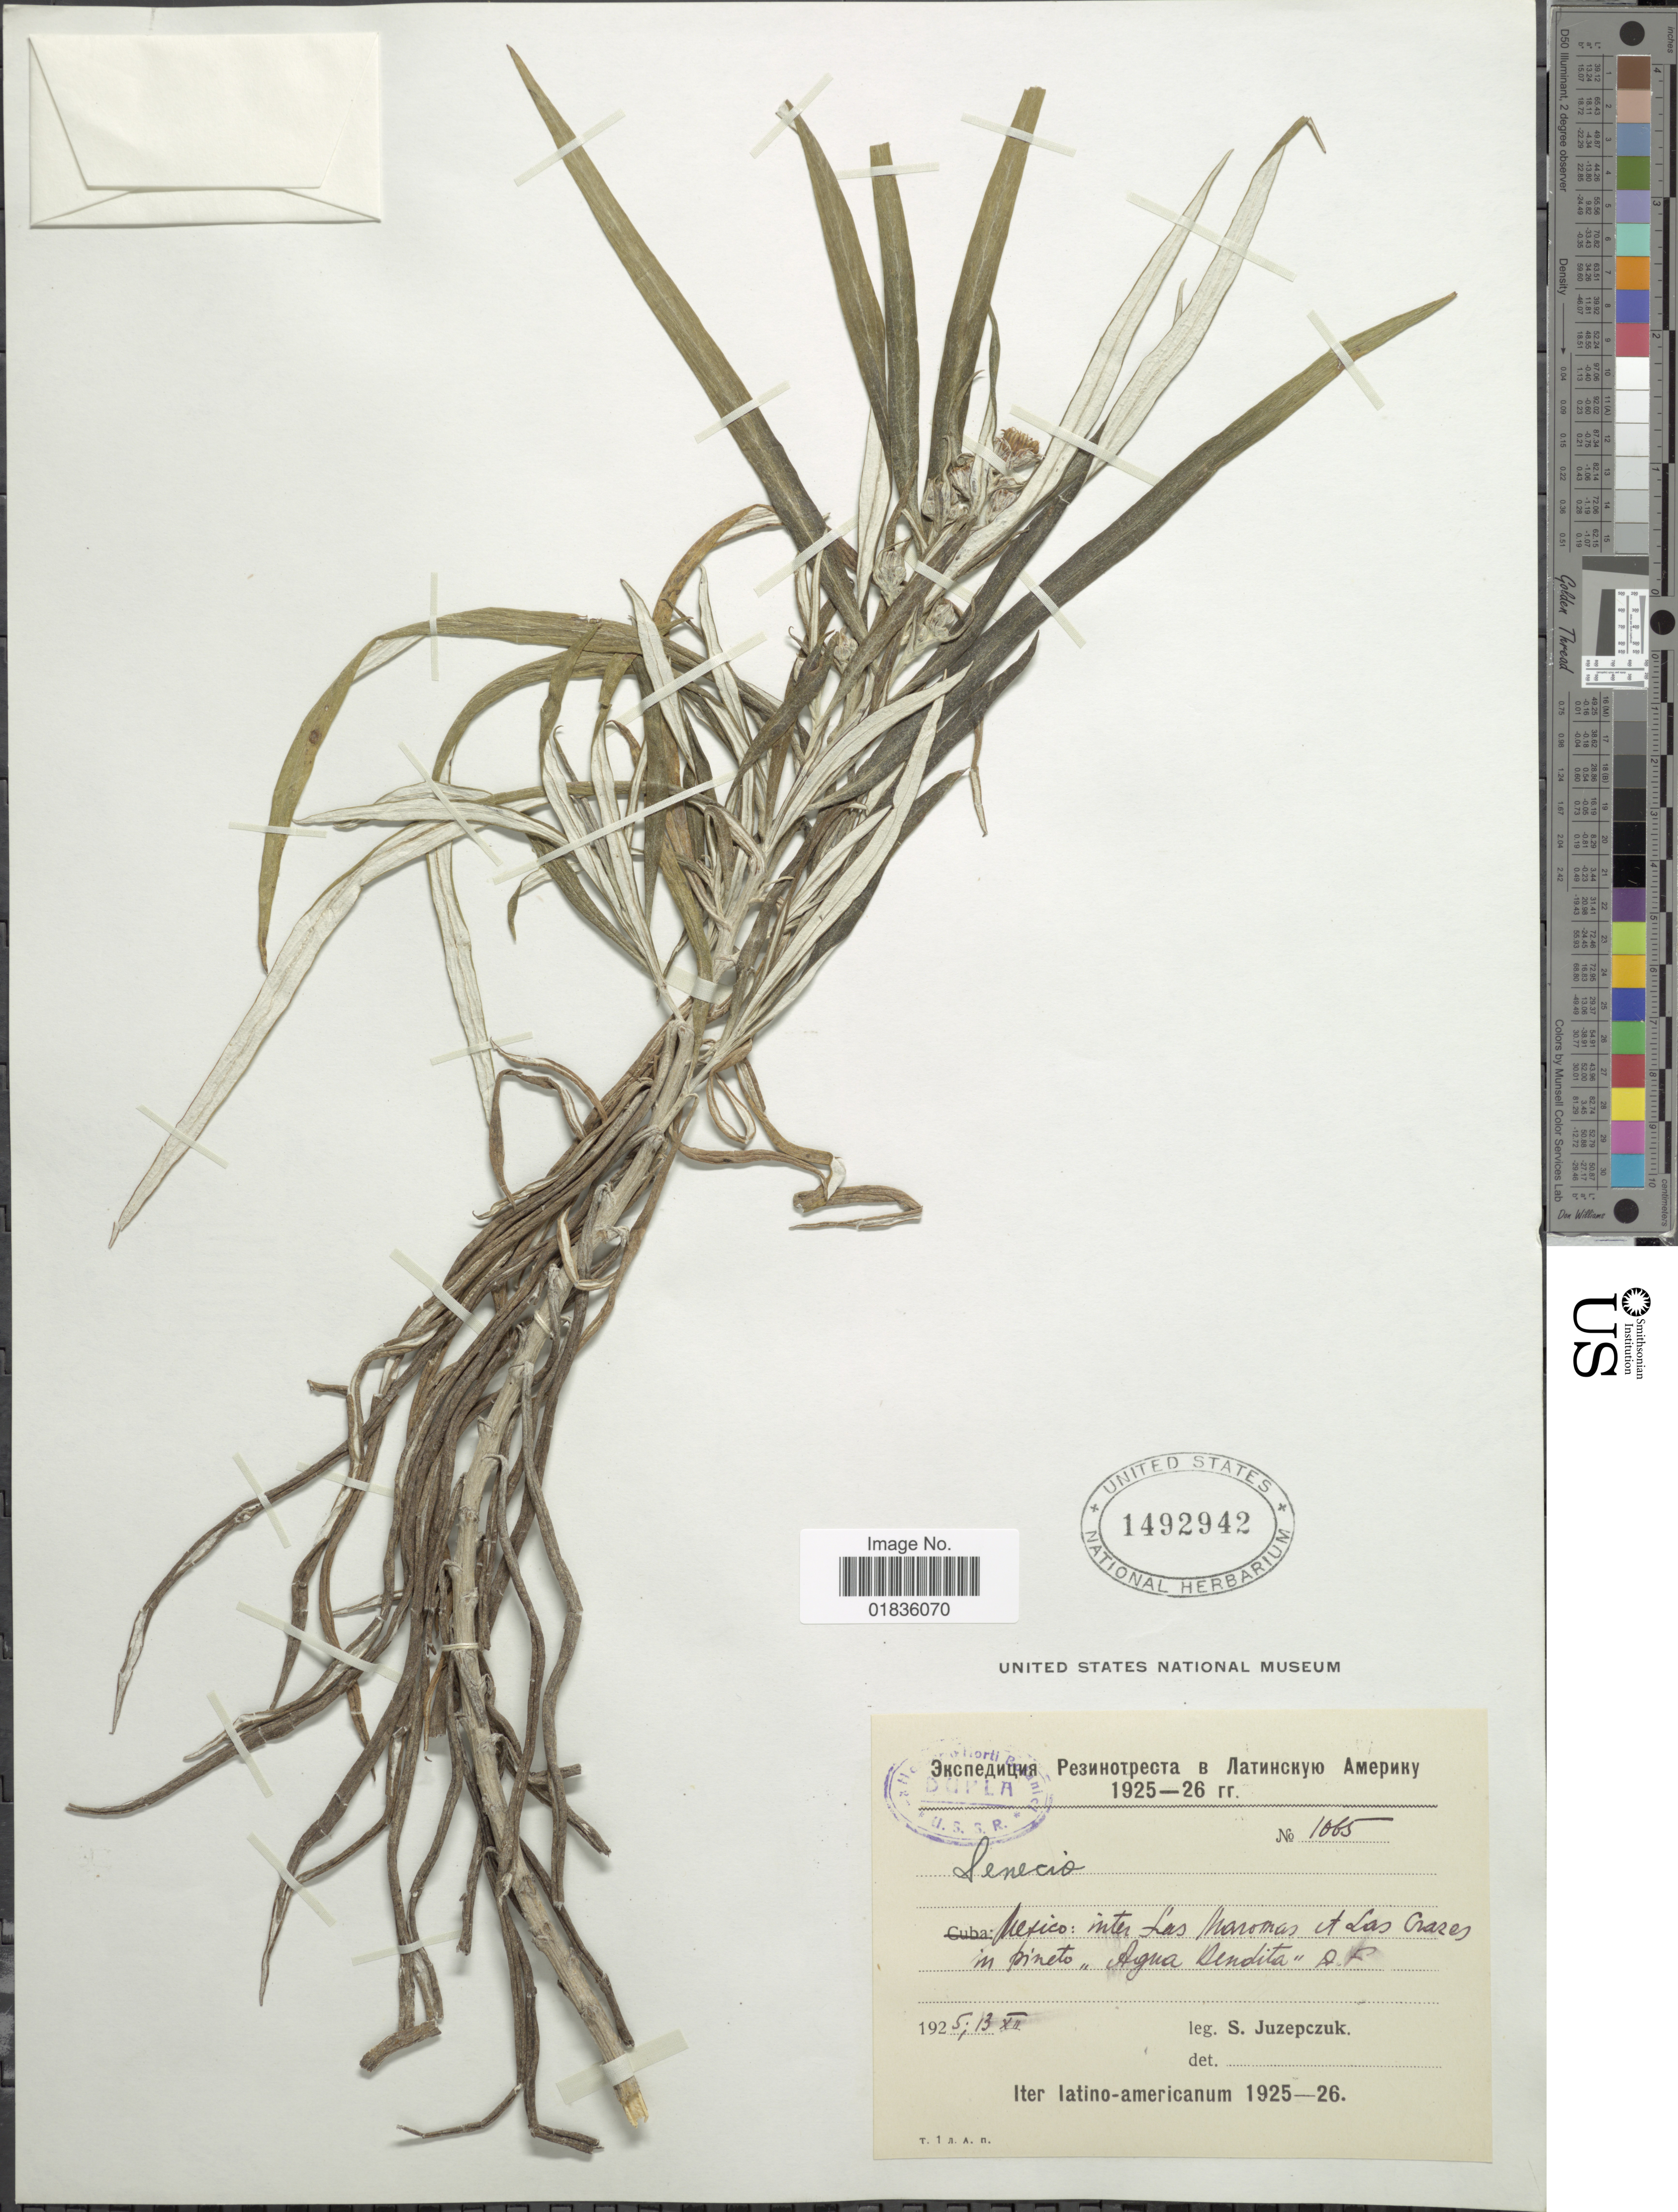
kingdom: Plantae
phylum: Tracheophyta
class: Magnoliopsida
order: Asterales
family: Asteraceae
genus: Senecio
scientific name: Senecio cinerarioides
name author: Kunth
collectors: S. V. Juzepczuk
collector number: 1065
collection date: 1925-12-13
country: Mexico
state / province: Distrito Federal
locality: Inter Las Maromas et Las Crares in pineto "Agua Dendita". [interpreted]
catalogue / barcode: US 1492942